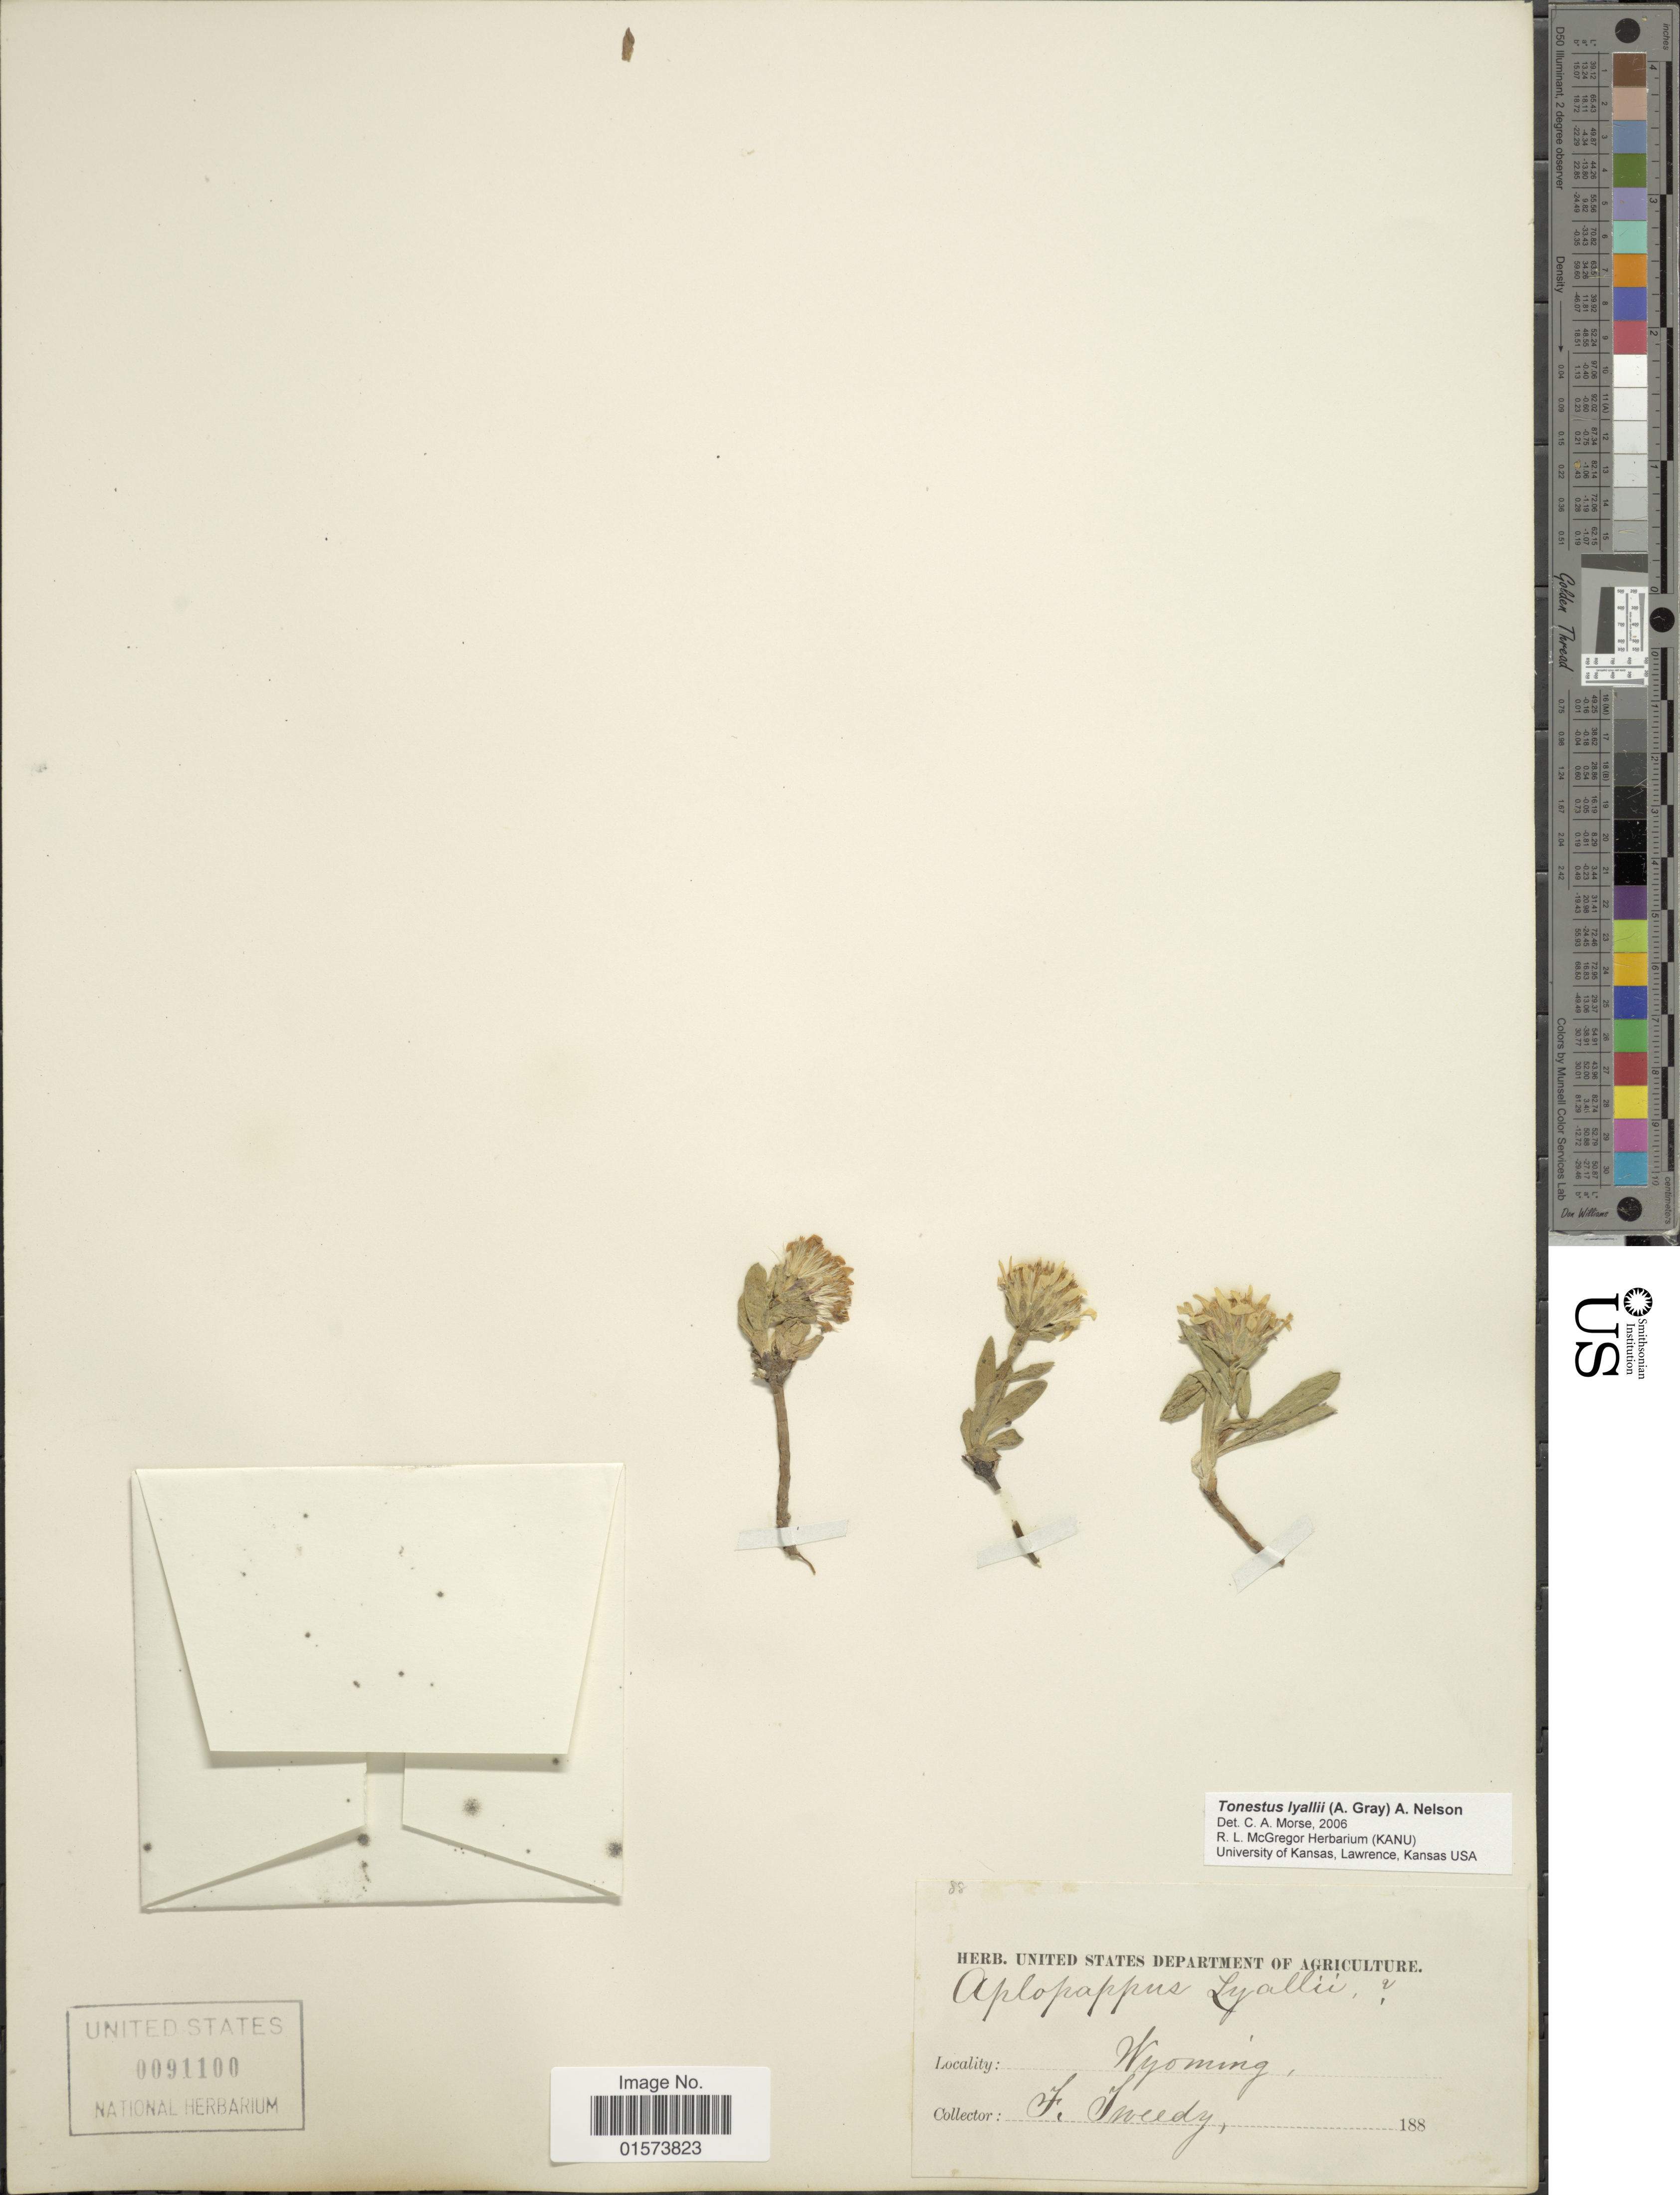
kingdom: Plantae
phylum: Tracheophyta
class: Magnoliopsida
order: Asterales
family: Asteraceae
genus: Tonestus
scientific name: Tonestus lyallii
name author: (A. Gray) A. Nelson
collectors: F. Tweedy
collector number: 88?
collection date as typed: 188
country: United States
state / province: Wyoming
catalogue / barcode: US 91100